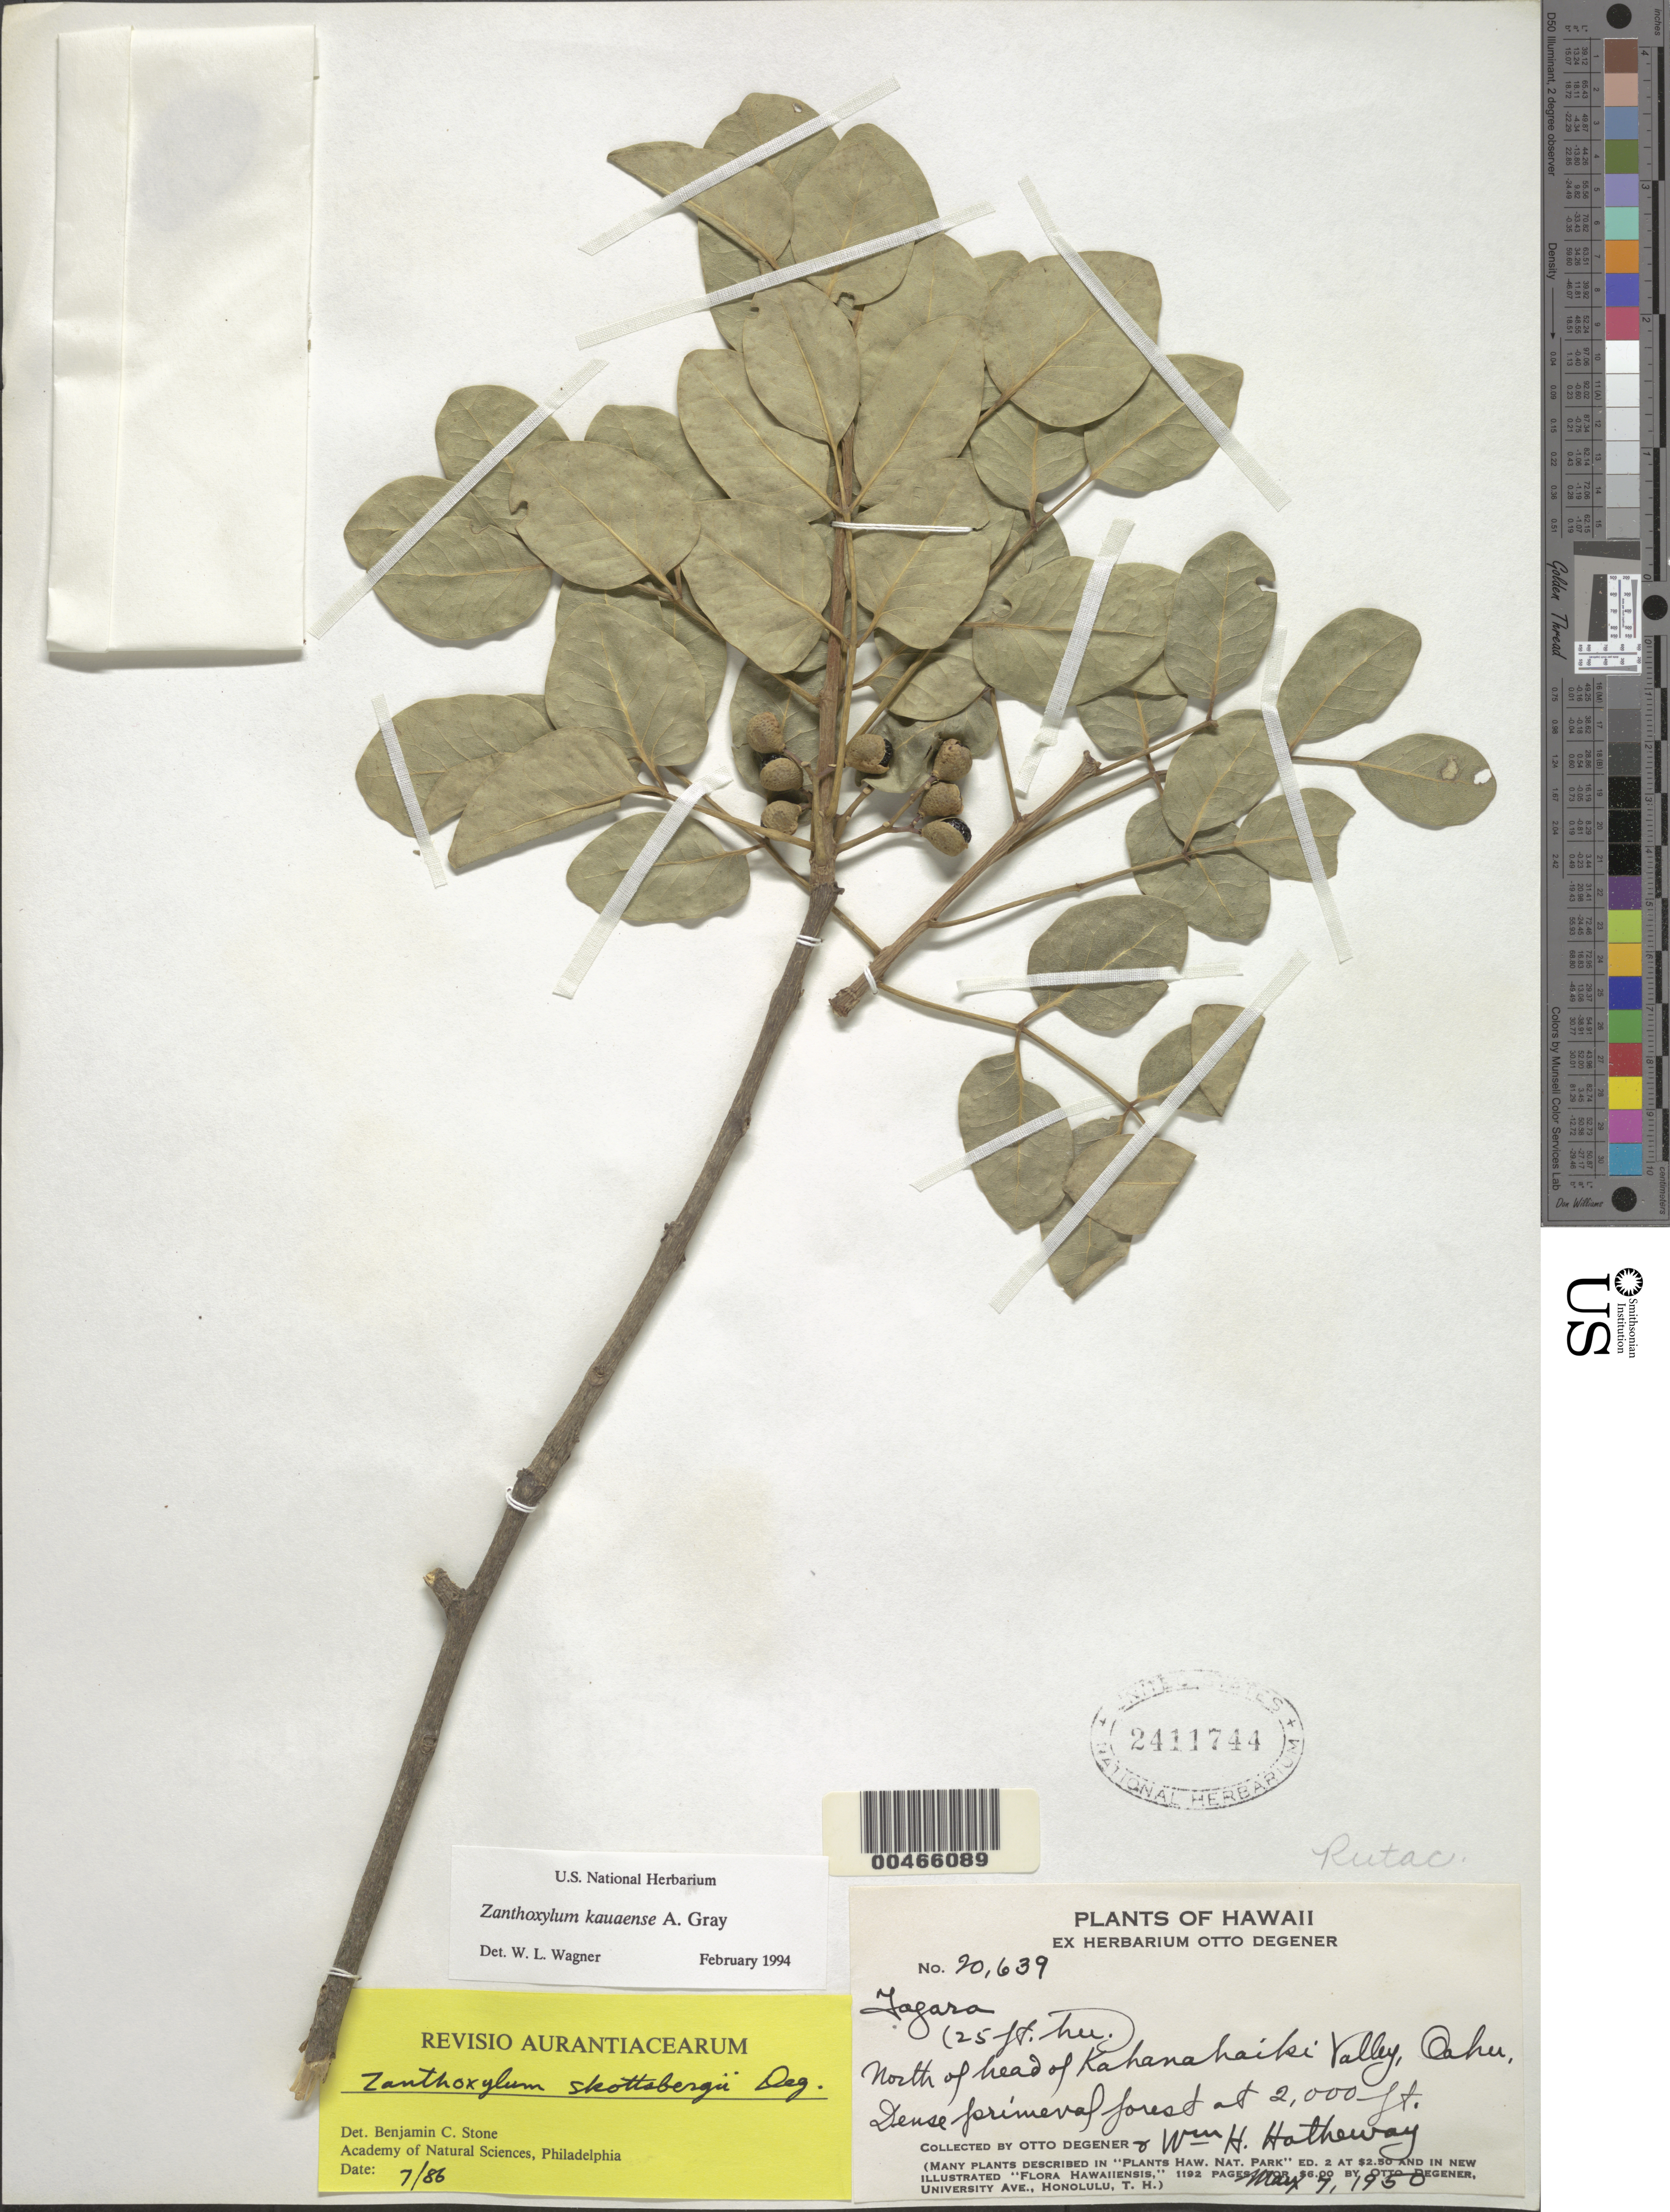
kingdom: Plantae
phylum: Tracheophyta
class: Magnoliopsida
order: Sapindales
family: Rutaceae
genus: Zanthoxylum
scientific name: Zanthoxylum kauaense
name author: A. Gray in Wilkes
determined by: Wagner, W. L., (BOT), Smithsonian Institution - National Museum of Natural History (UNITED STATES)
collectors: O. Degener & W. H. Hatheway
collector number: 20639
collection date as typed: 7 May 1950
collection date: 1950-05-07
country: United States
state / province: Hawaii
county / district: Honolulu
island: Oahu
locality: N of head of Kahanahaiki Valley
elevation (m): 610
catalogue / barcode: US 2411744